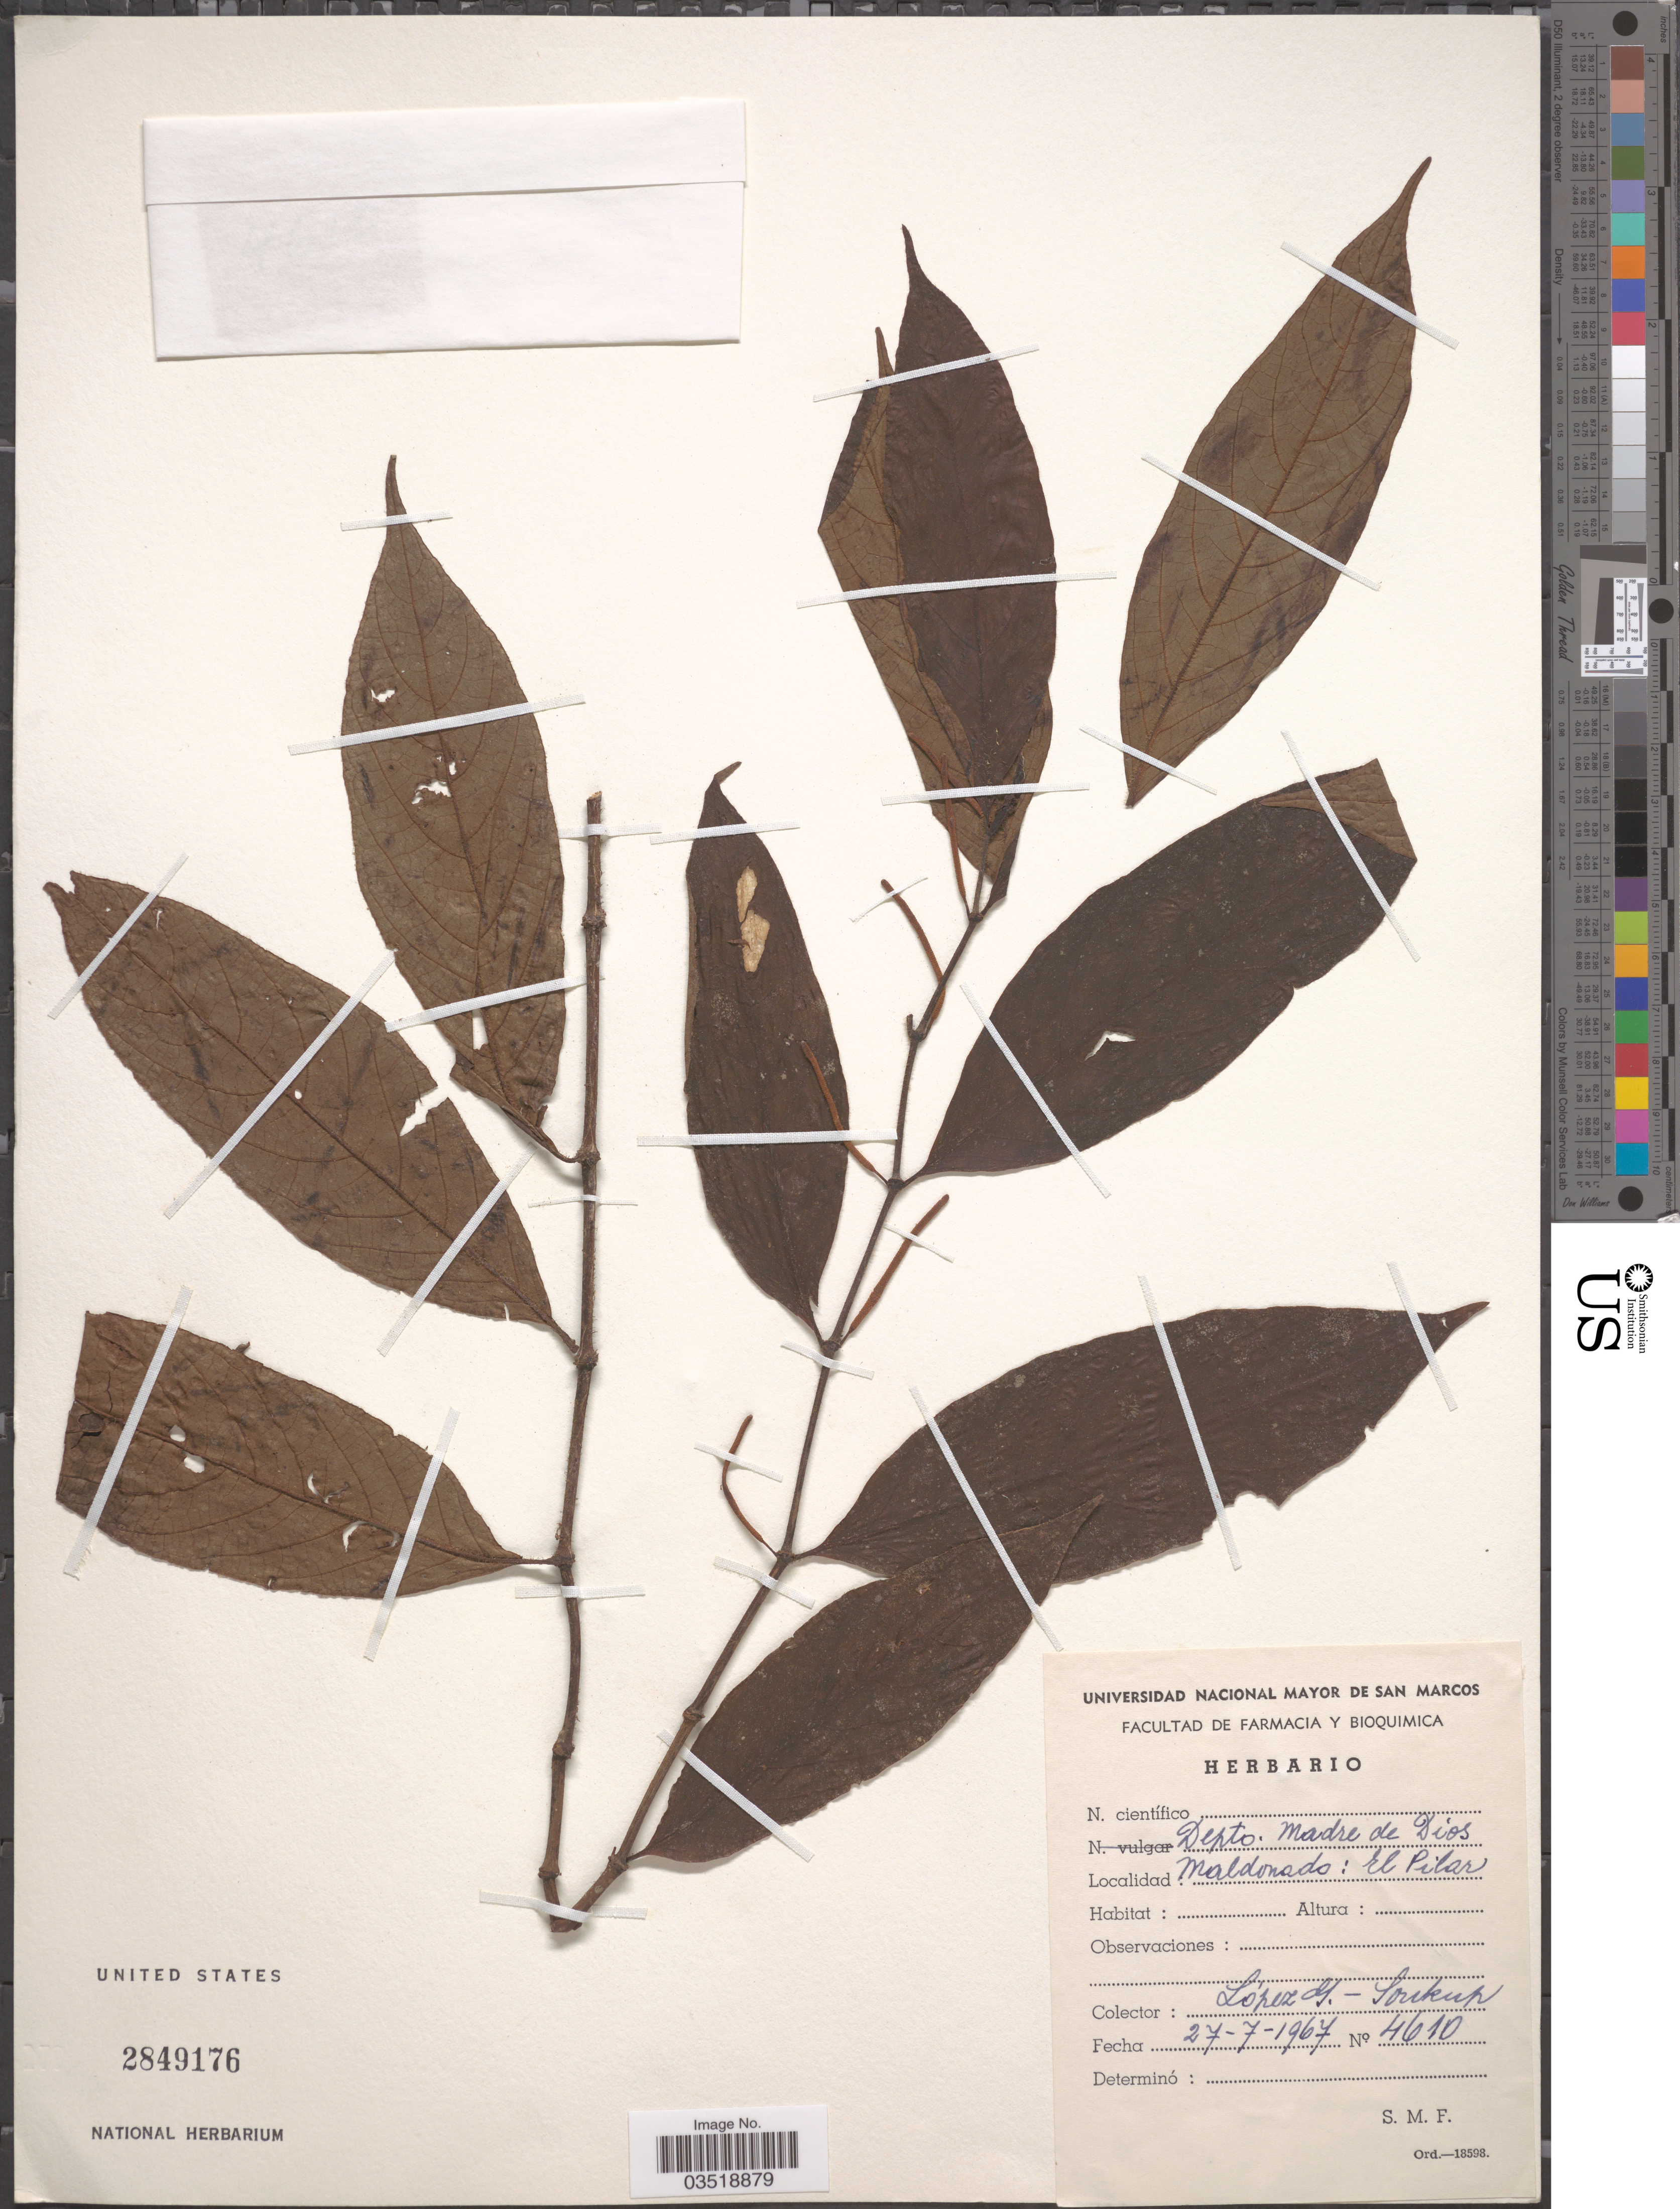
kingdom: Plantae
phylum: Tracheophyta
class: Magnoliopsida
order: Piperales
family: Piperaceae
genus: Piper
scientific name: Piper sp.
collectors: G. Lopéz & -- Soukup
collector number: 4610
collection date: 1967-07-27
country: Peru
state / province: Madre de Dios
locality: Depto. Madre de Dios. Maldonado: El Pilar.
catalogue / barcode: US 2849176